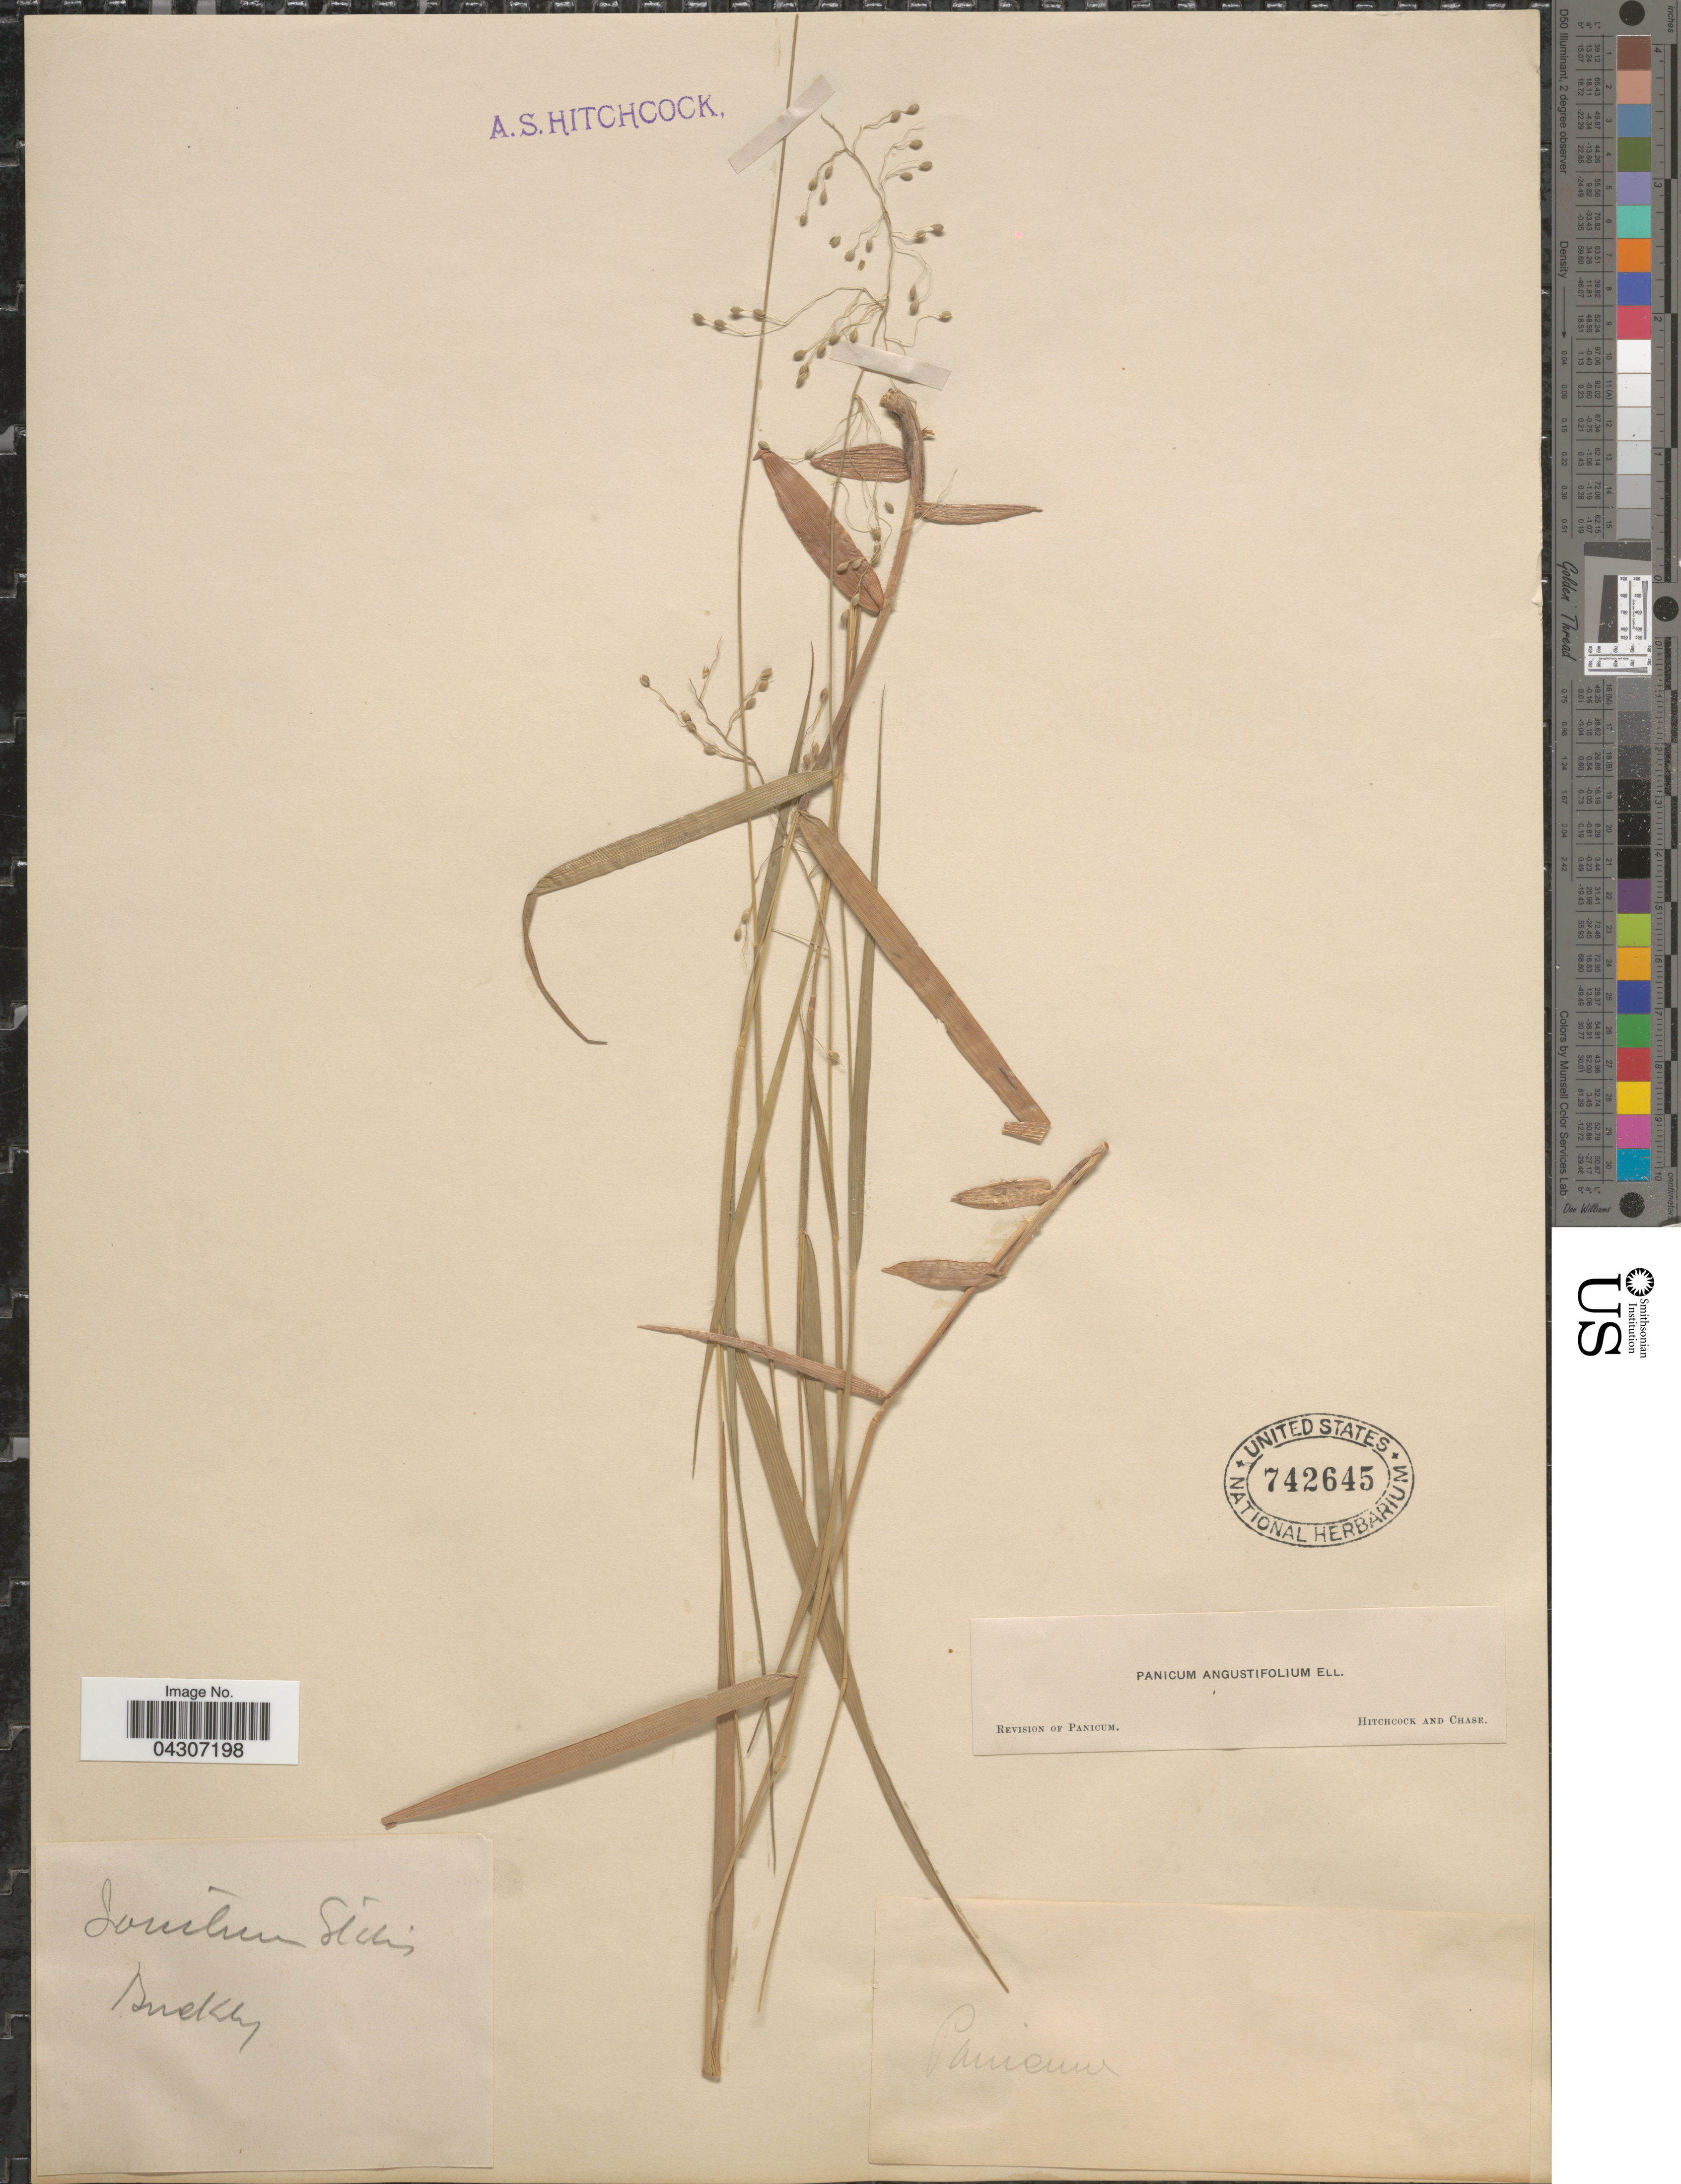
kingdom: Plantae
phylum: Tracheophyta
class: Liliopsida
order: Poales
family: Poaceae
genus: Dichanthelium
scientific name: Dichanthelium aciculare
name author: (Desv. ex Poir.) Gould & C.A. Clark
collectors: -- Buckley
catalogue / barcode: US 742645